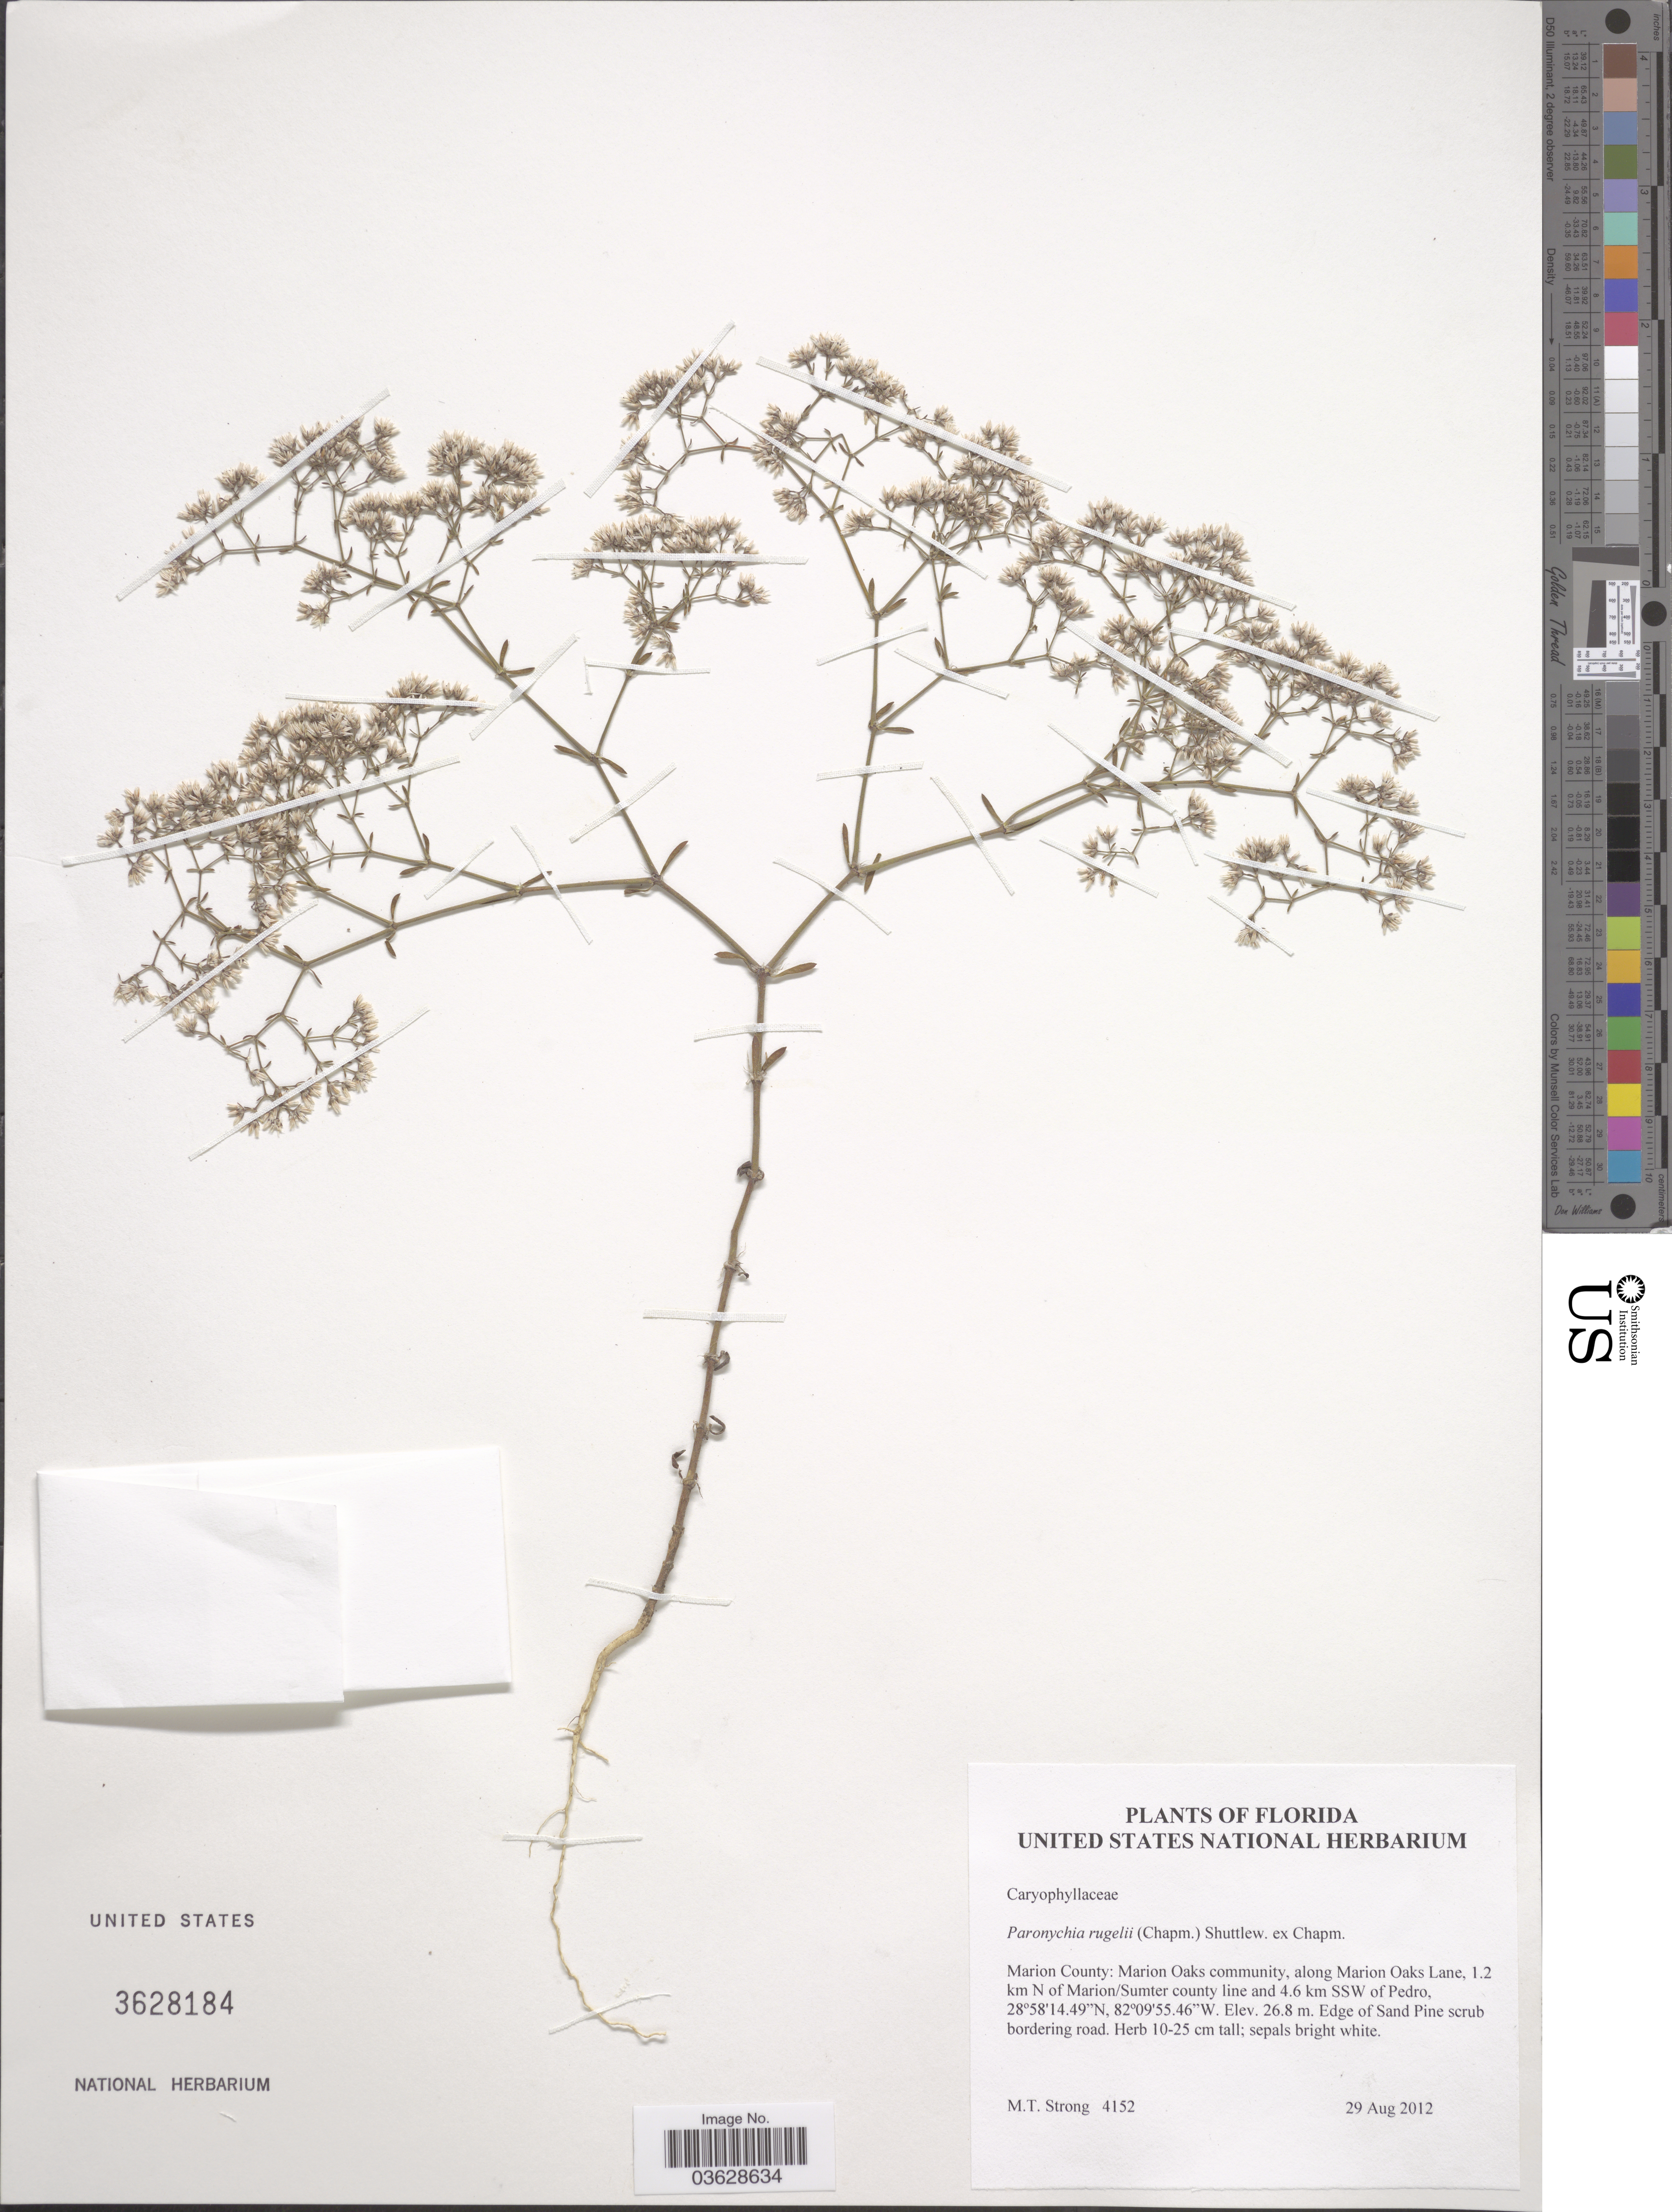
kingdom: Plantae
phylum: Tracheophyta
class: Magnoliopsida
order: Caryophyllales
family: Caryophyllaceae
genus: Paronychia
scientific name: Paronychia rugelii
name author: (Chapm.) Shuttlew. ex Chapm.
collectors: M. T. Strong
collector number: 4152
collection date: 2012-08-29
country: United States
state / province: Florida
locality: Marion County: Marion Oaks community, along Marion Oaks Lane, 1.2 km N of Marion/Sumter county line and 4.6 km SSW of Pedro.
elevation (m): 26.8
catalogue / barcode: US 3628184